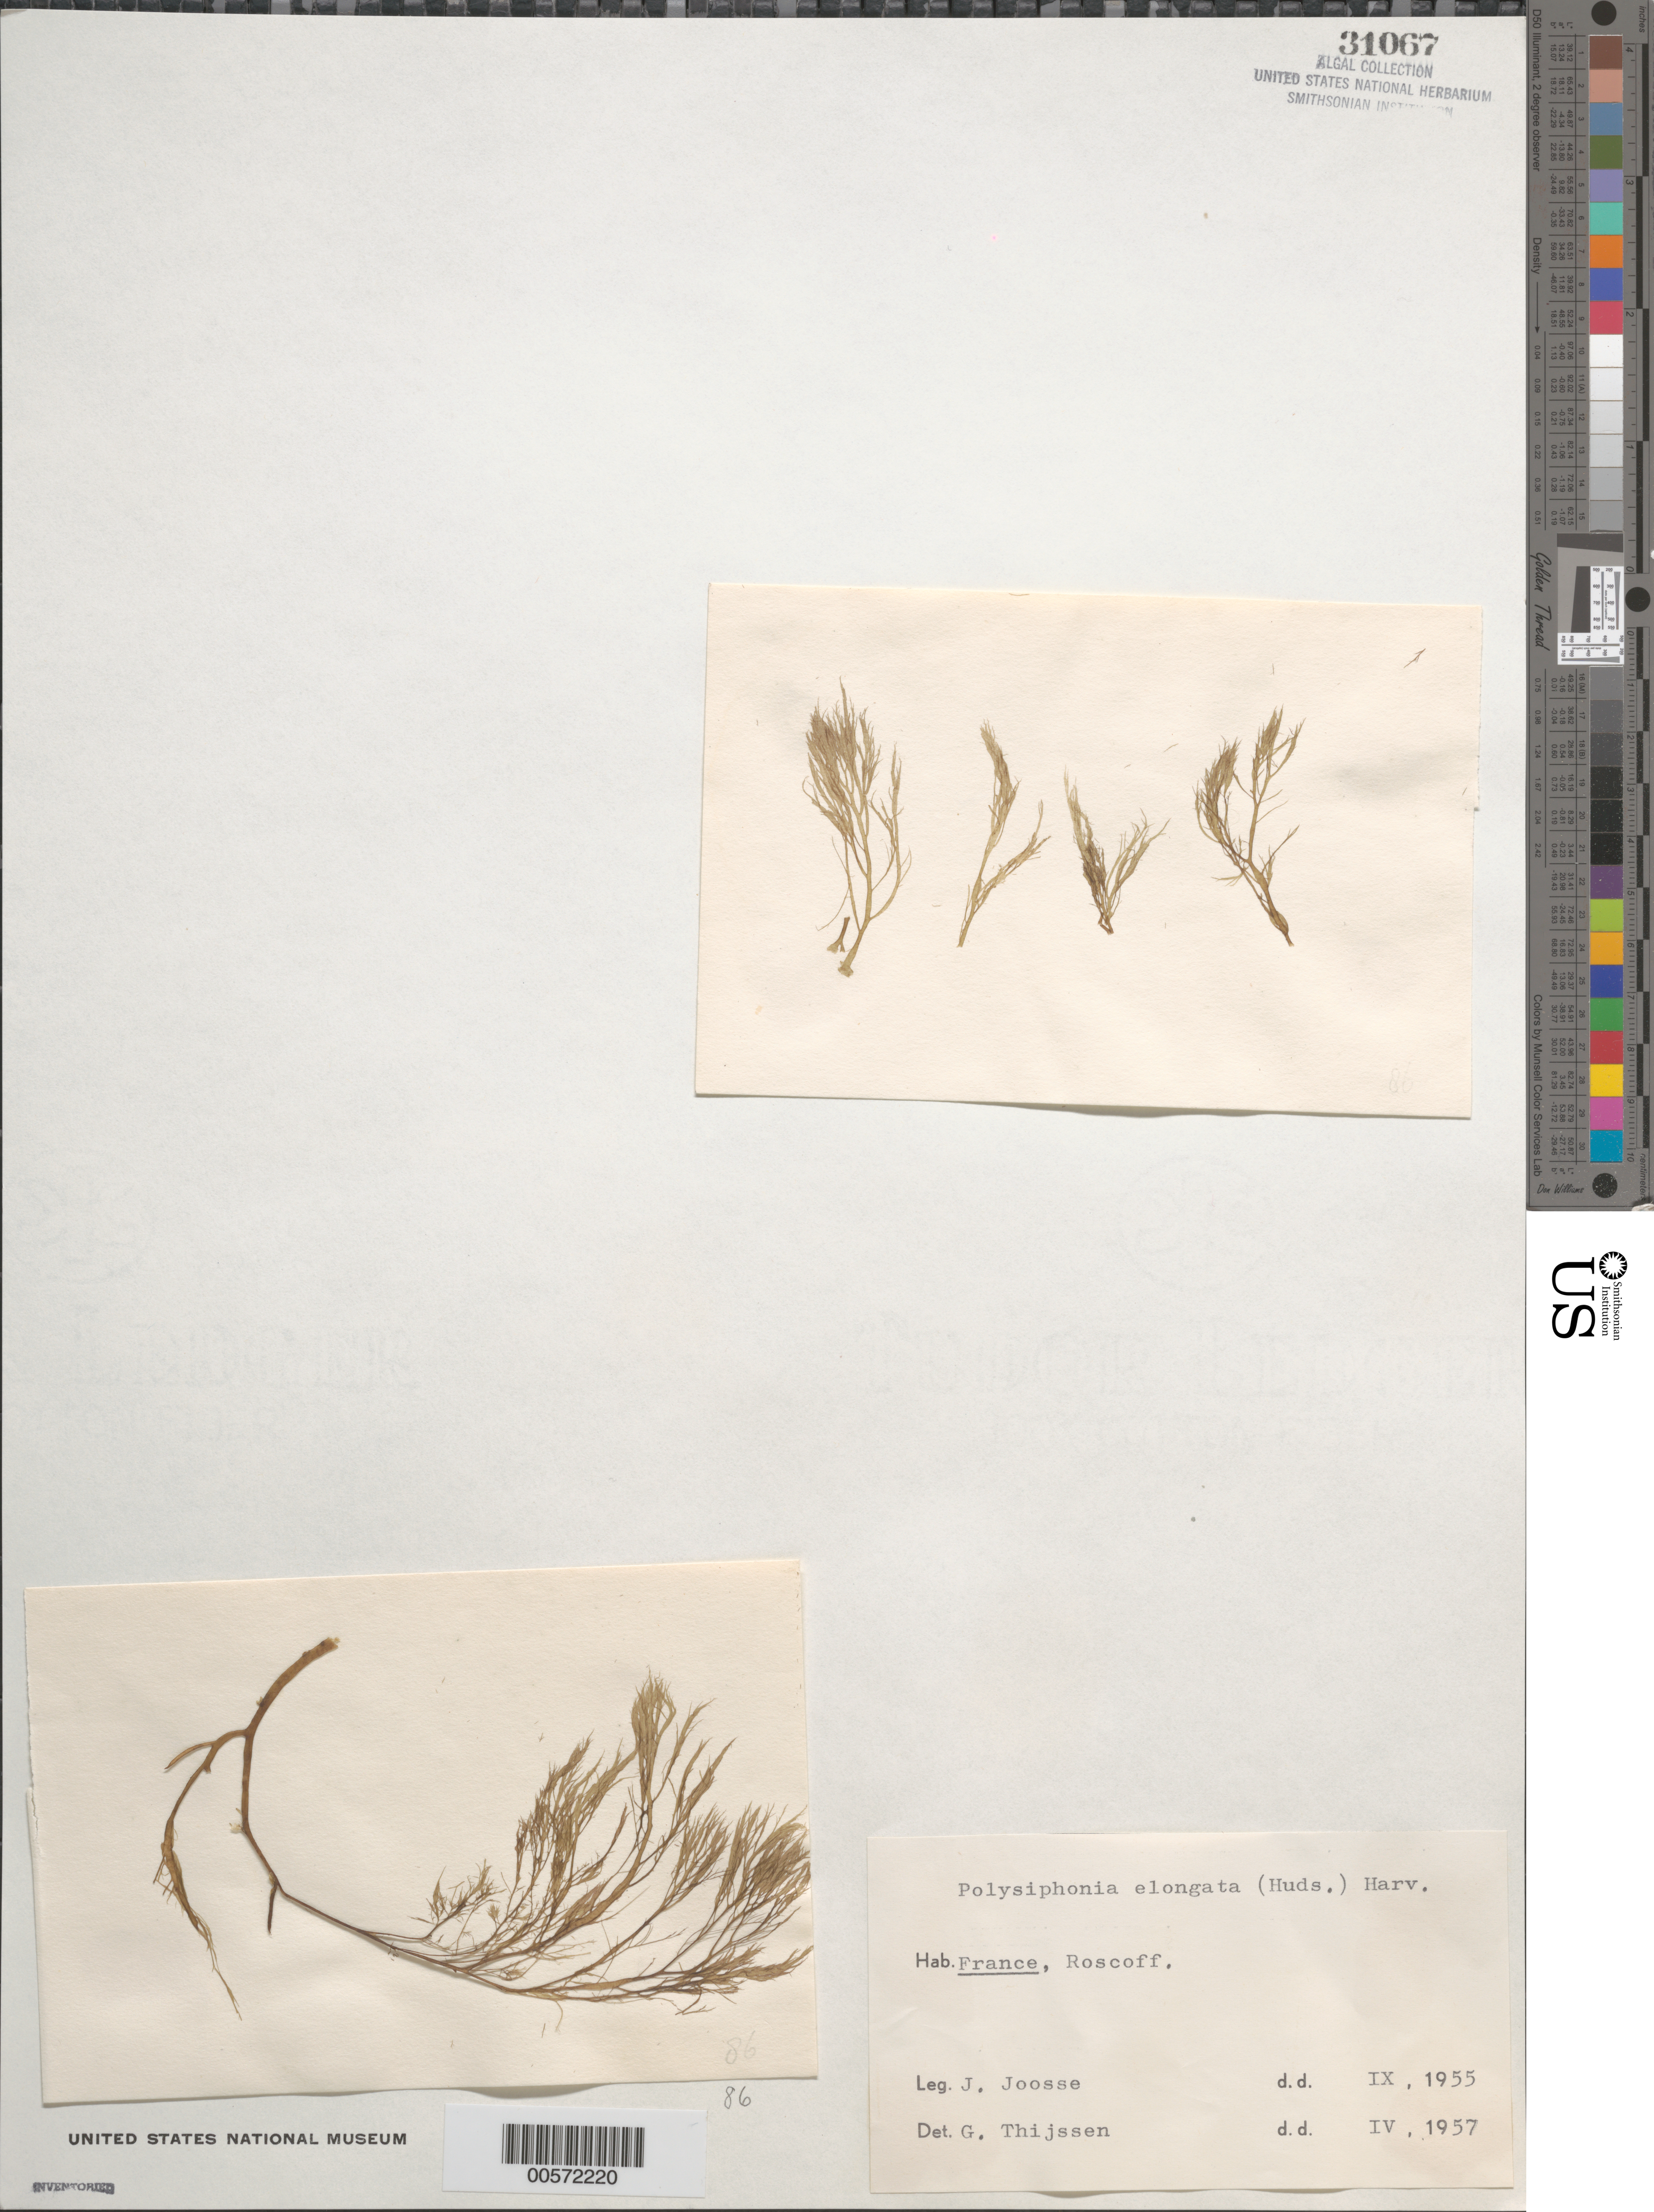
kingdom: Plantae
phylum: Rhodophyta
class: Florideophyceae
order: Ceramiales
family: Rhodomelaceae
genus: Carradoriella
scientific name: Carradoriella elongata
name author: (Hudson) Savoie & G.W. Saunders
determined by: Algae name updating Project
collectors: J. Joosse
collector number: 86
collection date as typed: Sep 1955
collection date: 1955-09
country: France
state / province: Bretagne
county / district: Finistère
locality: Roscoff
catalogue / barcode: US 31067